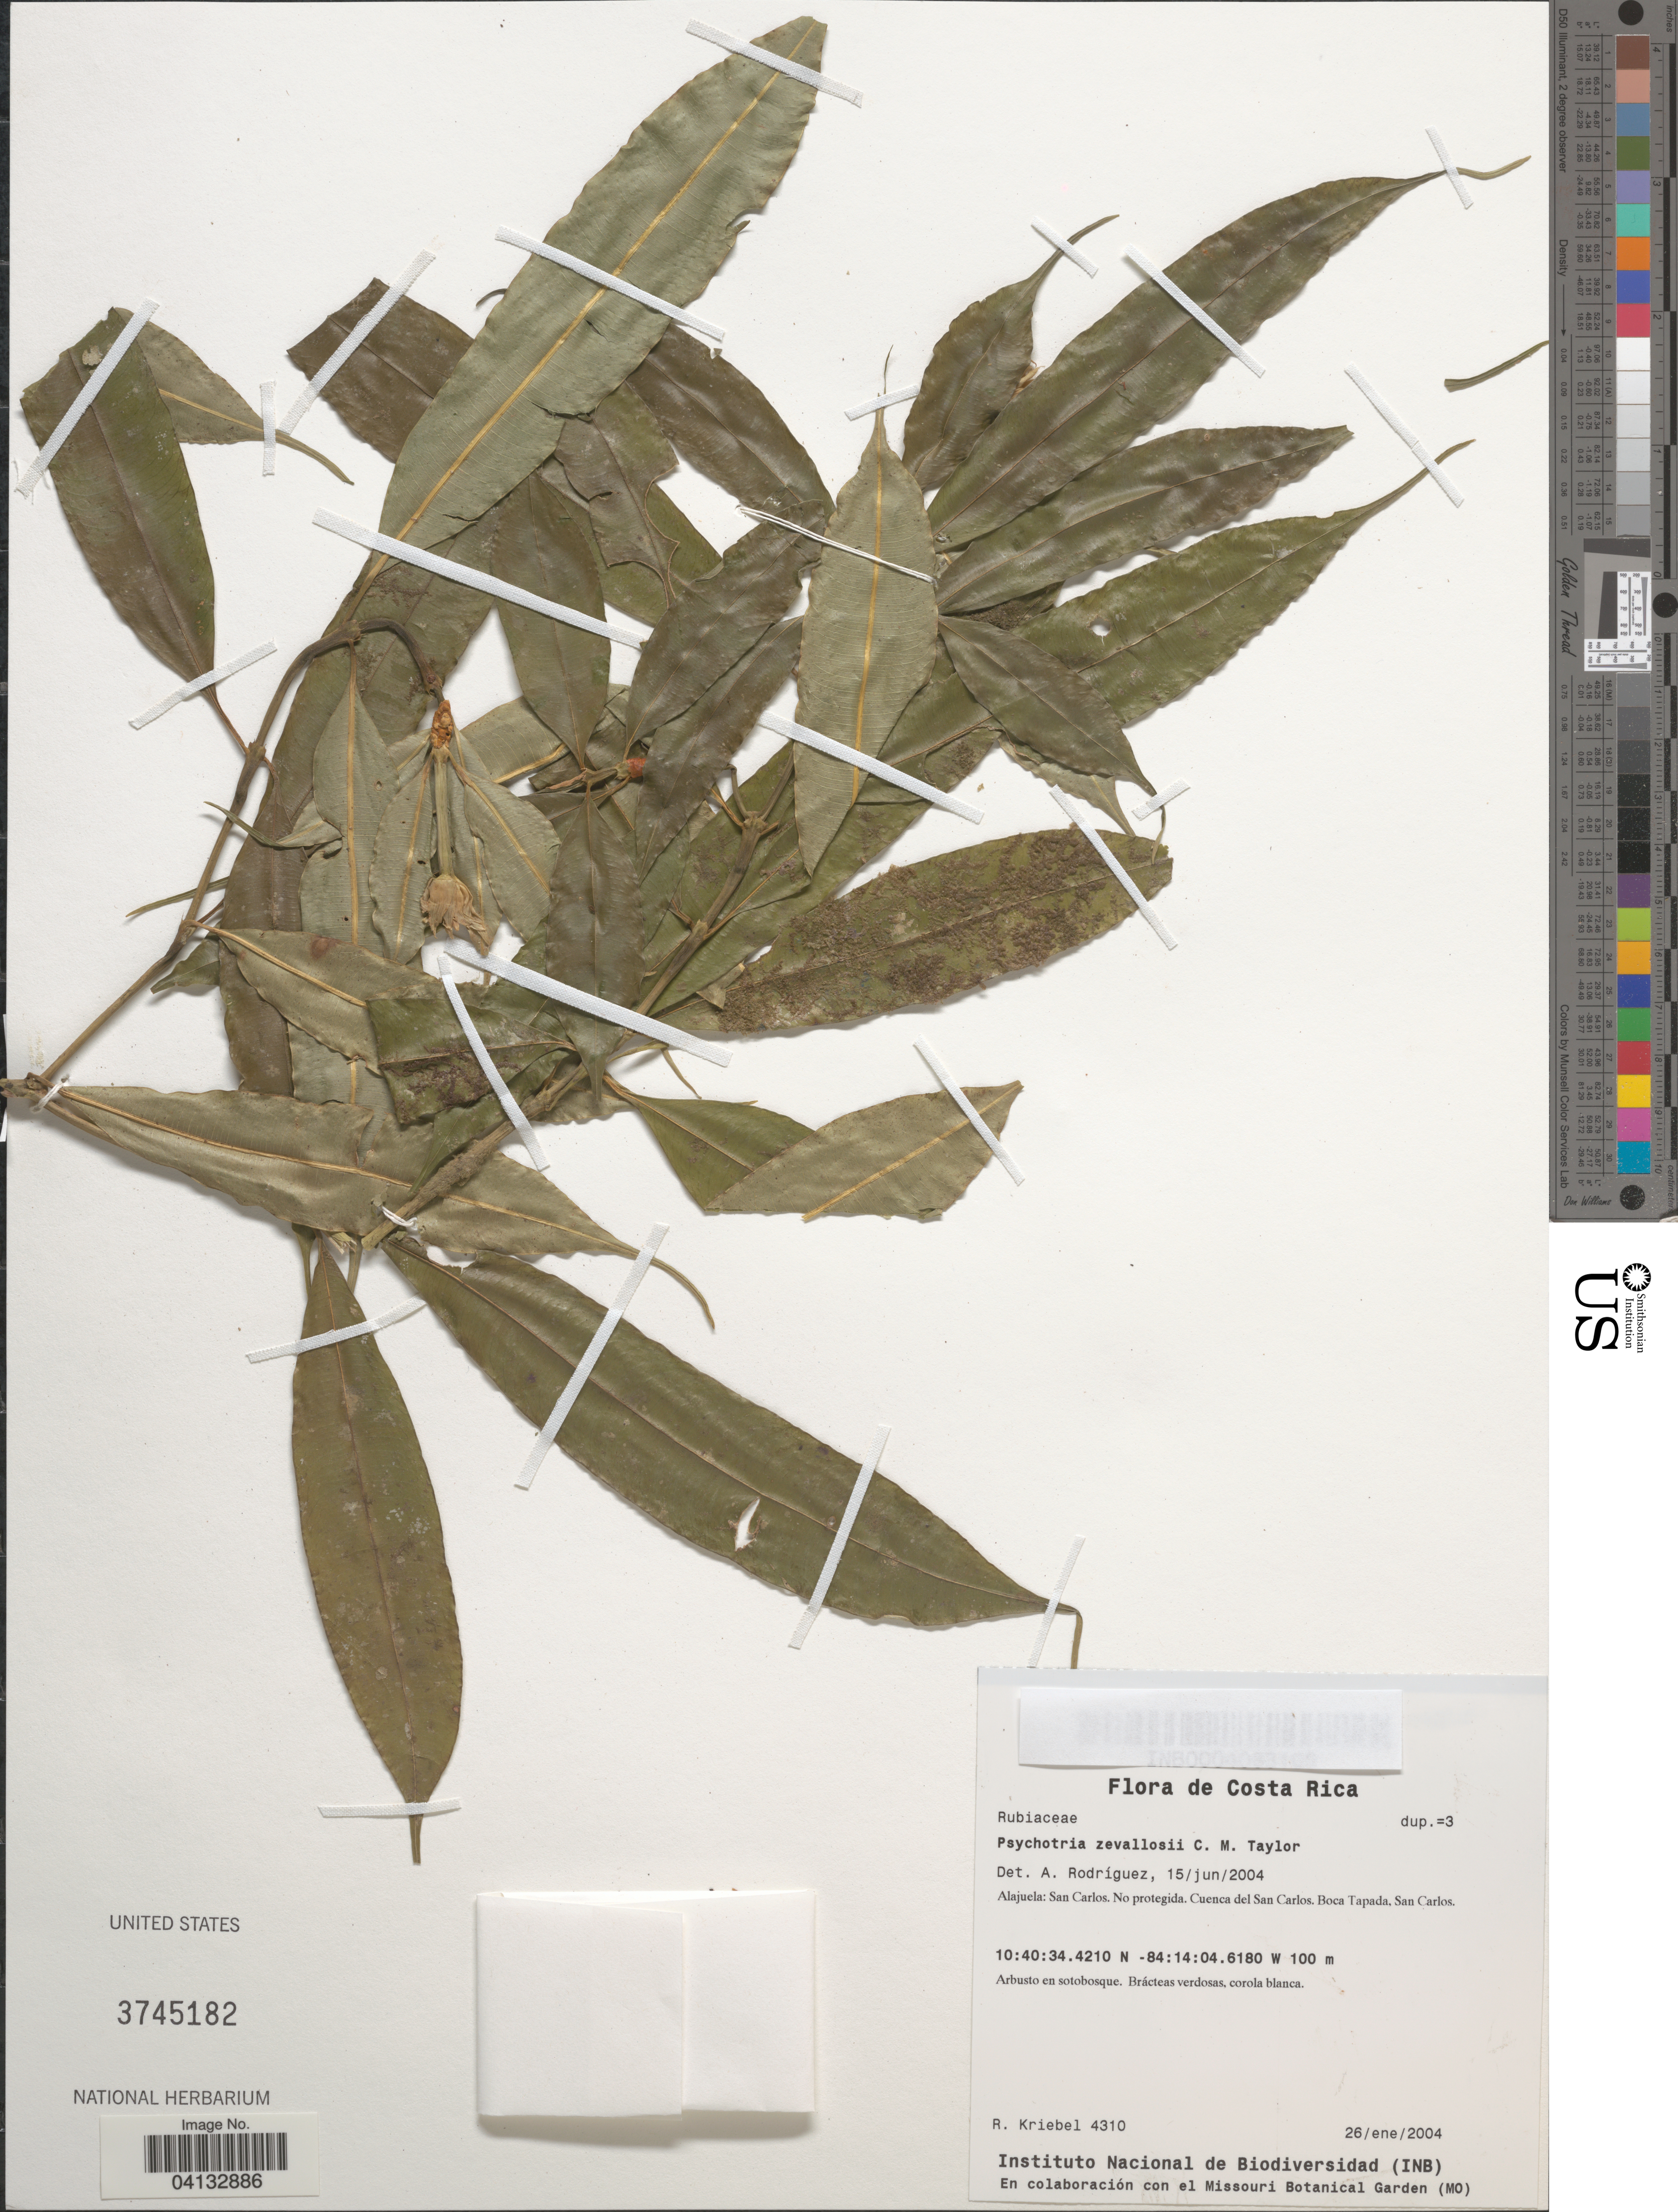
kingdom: Plantae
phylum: Tracheophyta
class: Magnoliopsida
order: Gentianales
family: Rubiaceae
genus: Psychotria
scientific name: Psychotria zevallosii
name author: C.M. Taylor in Brako & Zarucchi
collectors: R. Kriebel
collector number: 4310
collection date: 2004-01-26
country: Costa Rica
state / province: Alajuela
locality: San Carlos. No protegida. Cuenca del San Carlos. Boca Tapada, San Carlos.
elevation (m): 100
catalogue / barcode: US 3745182